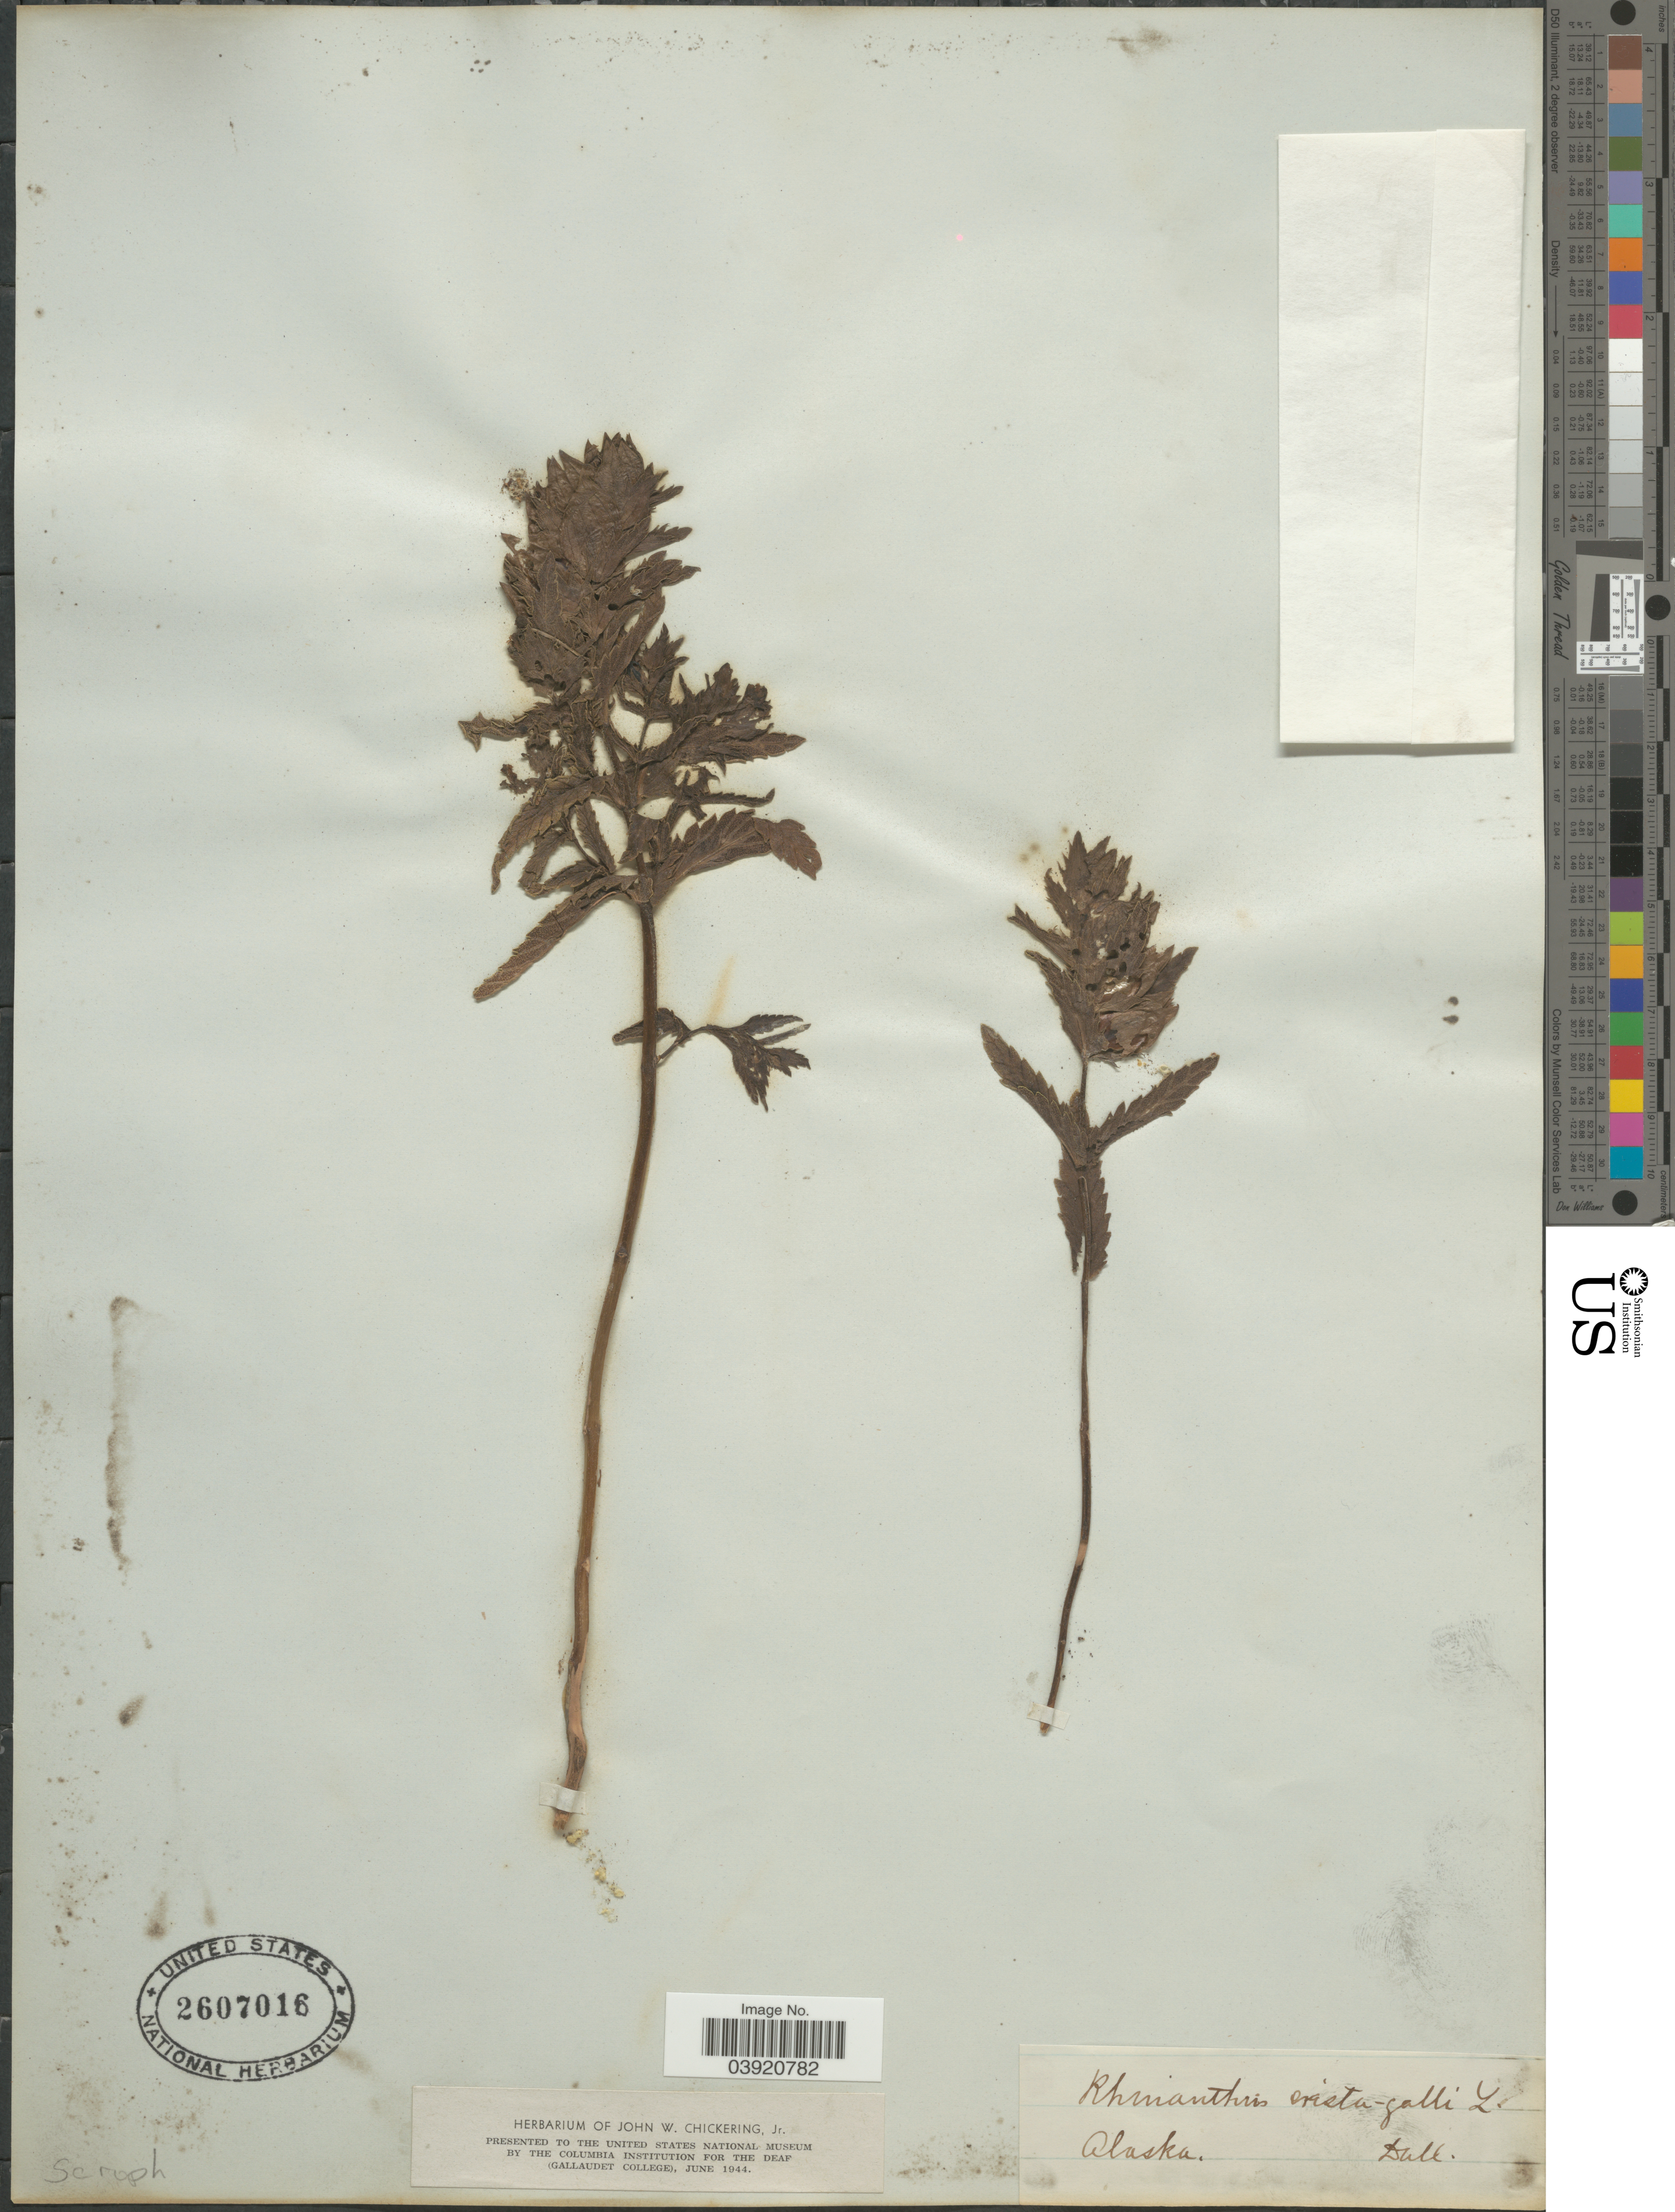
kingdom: Plantae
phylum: Tracheophyta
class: Magnoliopsida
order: Lamiales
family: Orobanchaceae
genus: Rhinanthus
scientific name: Rhinanthus crista-galli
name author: L.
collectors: -. Dull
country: United States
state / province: Alaska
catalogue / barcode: US 2607016